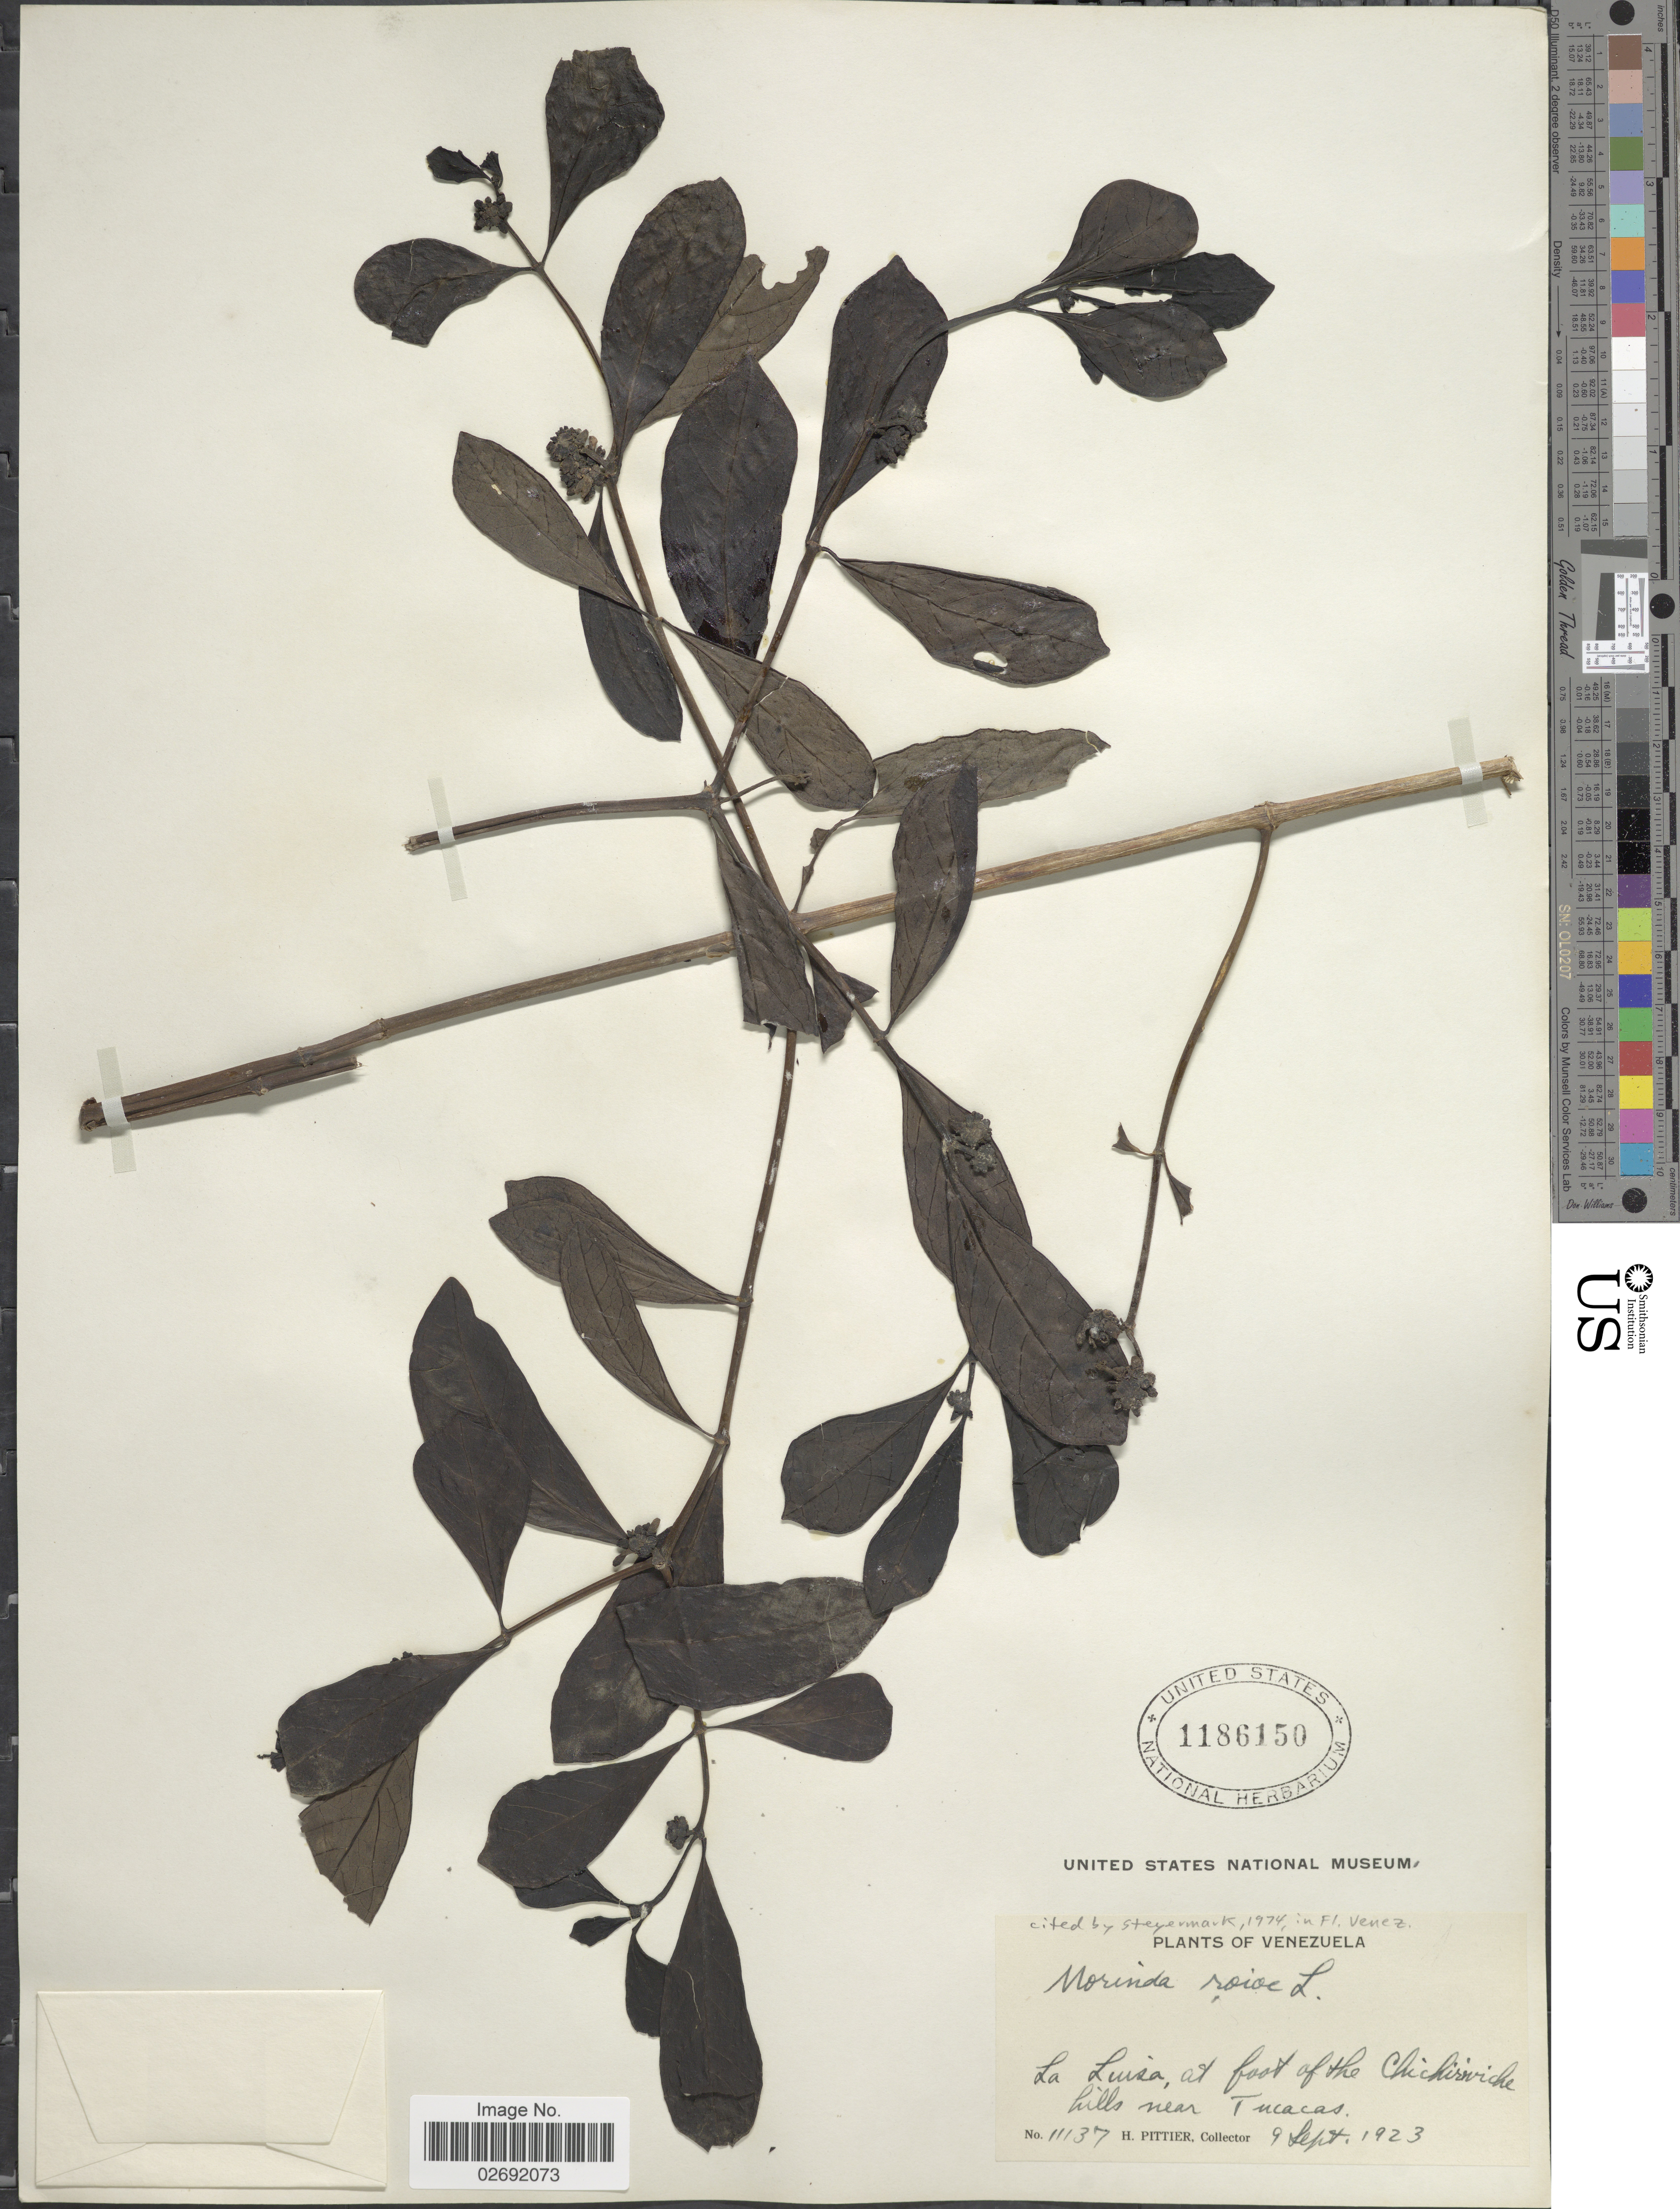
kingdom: Plantae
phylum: Tracheophyta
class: Magnoliopsida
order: Gentianales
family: Rubiaceae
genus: Morinda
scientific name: Morinda royoc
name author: L.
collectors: H. F. Pittier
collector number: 11137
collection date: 1923-09-09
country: Venezuela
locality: La Luiza, at foot of the Chichiriviche hills near Tucacas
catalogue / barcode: US 1186150